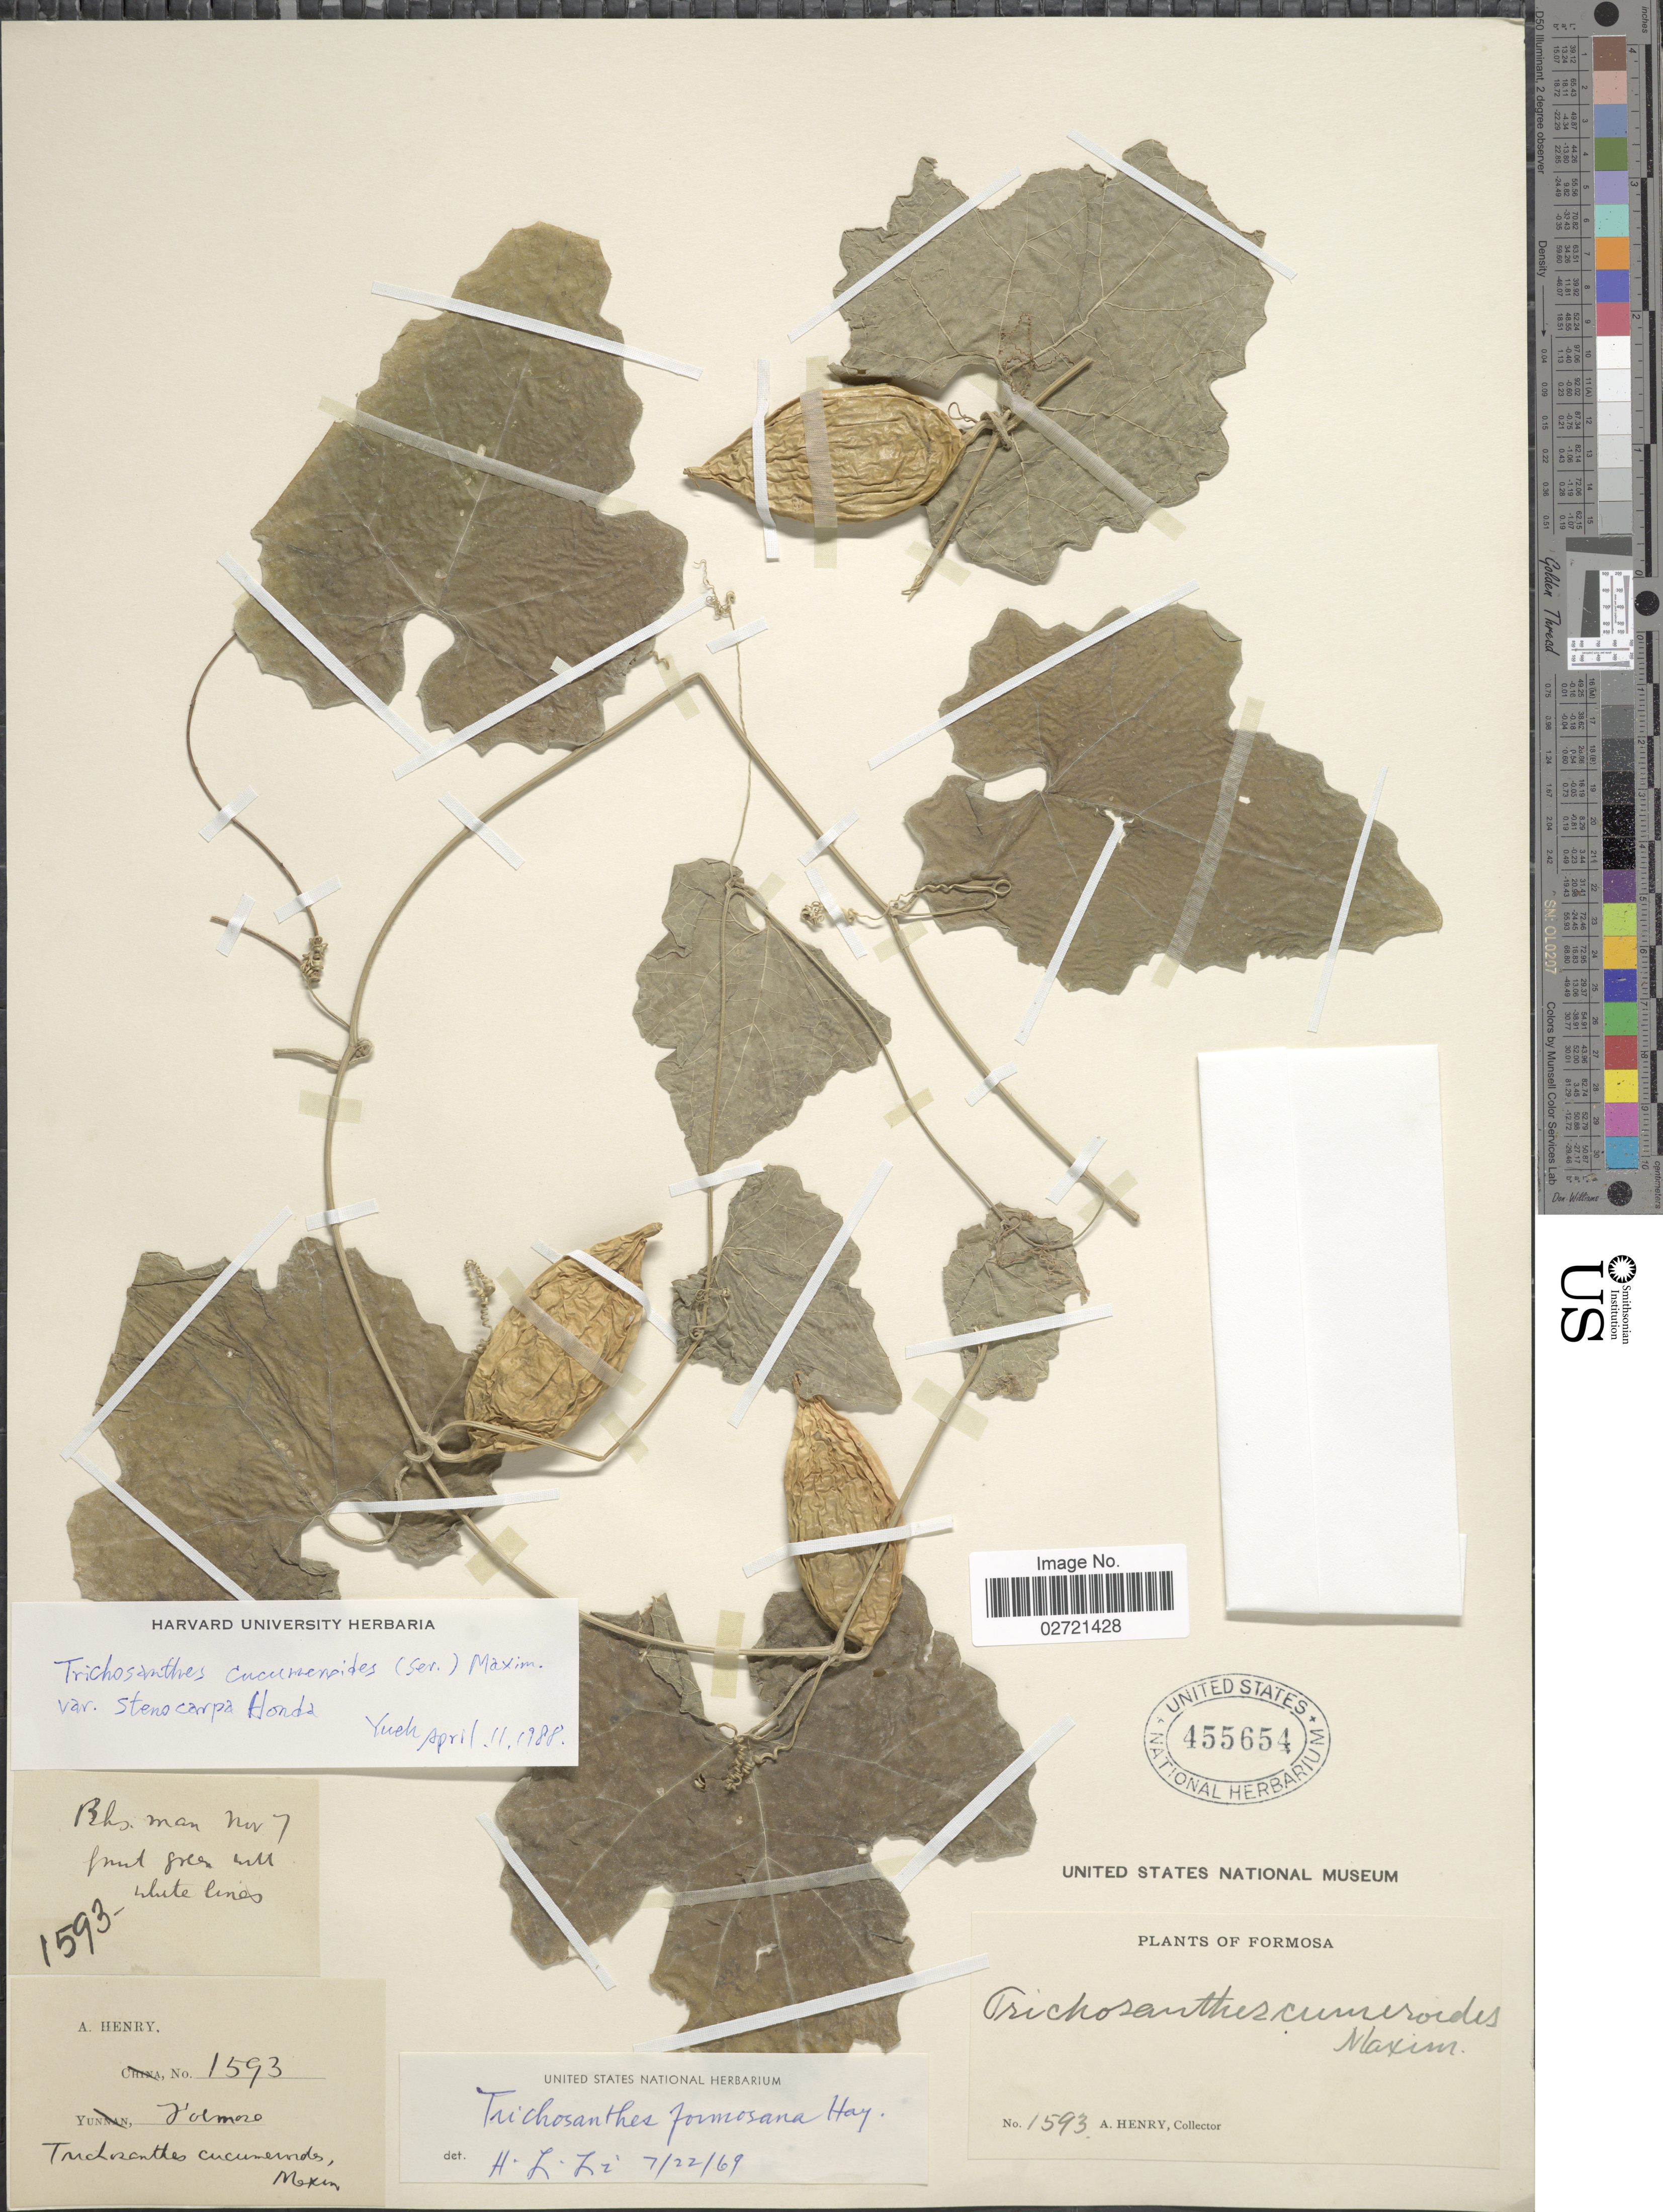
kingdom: Plantae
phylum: Tracheophyta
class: Magnoliopsida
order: Cucurbitales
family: Cucurbitaceae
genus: Trichosanthes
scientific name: Trichosanthes cucumeroides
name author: (Ser.) Maxim. ex Franch. & Sav.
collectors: A. Henry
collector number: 1593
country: Taiwan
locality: Formosa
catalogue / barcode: US 455654